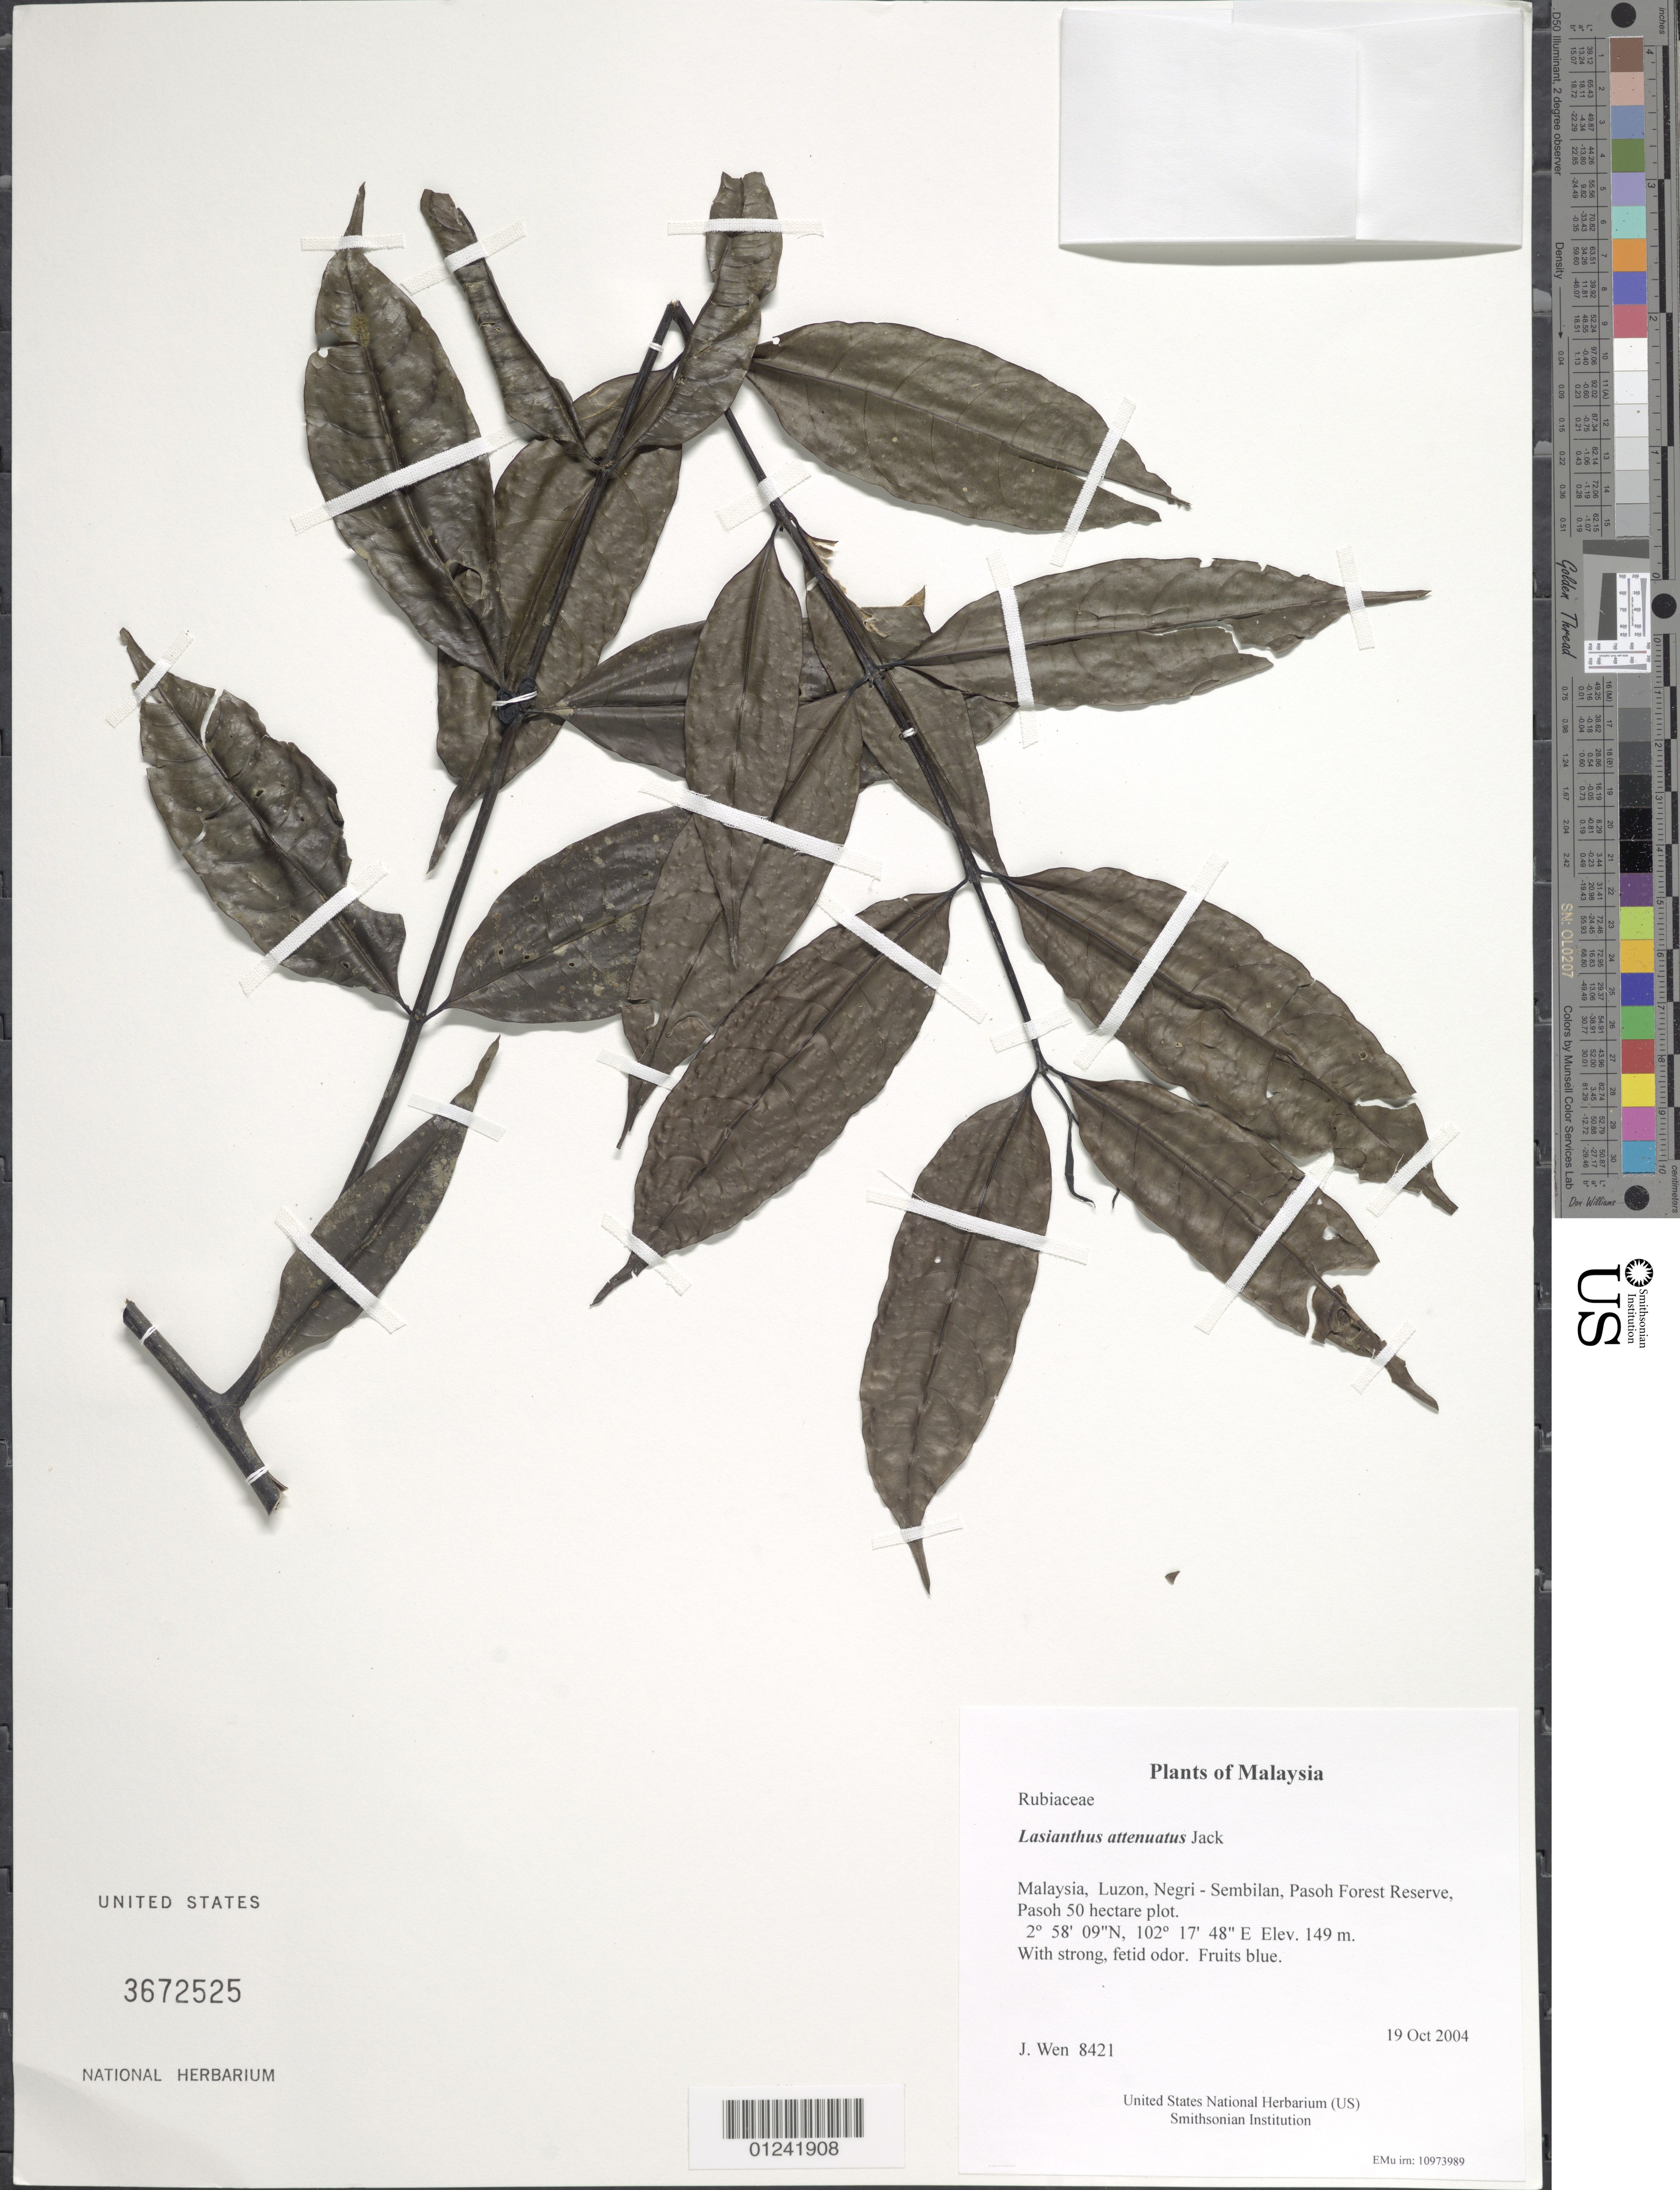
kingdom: Plantae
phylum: Tracheophyta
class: Magnoliopsida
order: Gentianales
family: Rubiaceae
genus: Lasianthus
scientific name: Lasianthus attenuatus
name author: Jack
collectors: J. Wen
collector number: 8421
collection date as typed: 19 Oct 2004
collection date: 2004-10-19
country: Malaysia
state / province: Negeri Sembilan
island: Luzon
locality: Pasoh Forest Reserve, Pasoh 50 hectare plot.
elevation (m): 149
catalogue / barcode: US 3672525